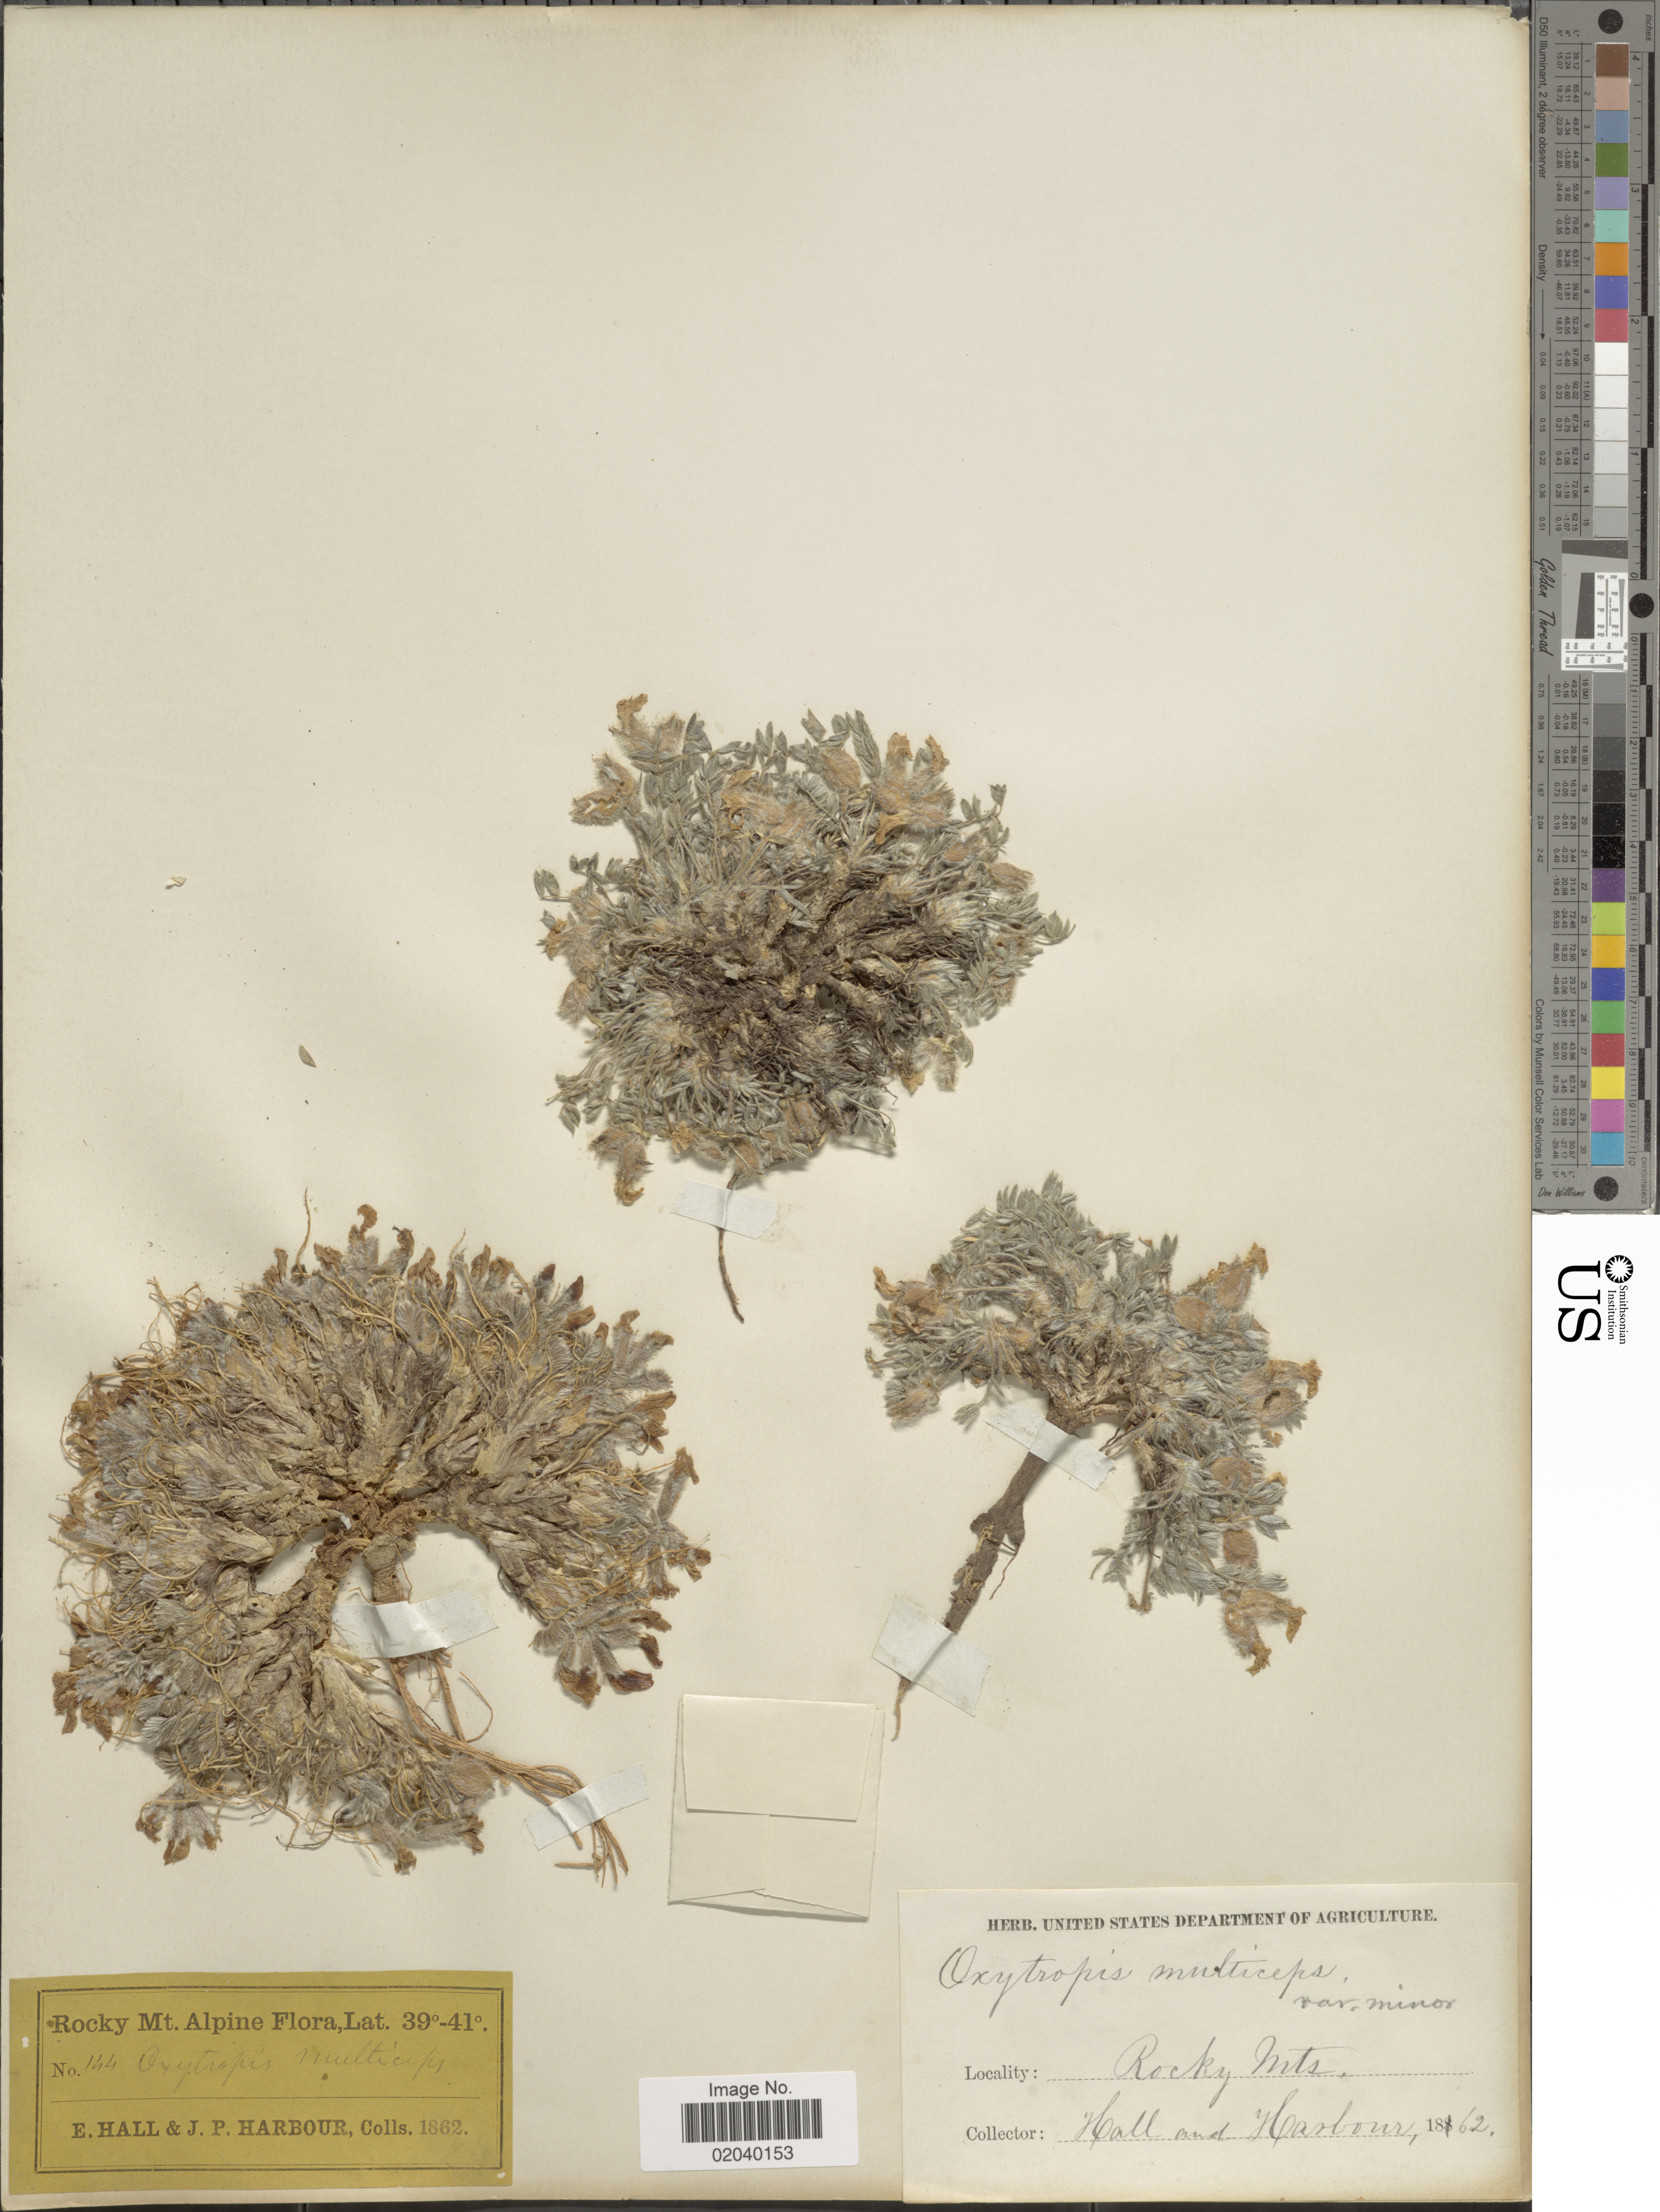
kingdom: Plantae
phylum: Tracheophyta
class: Magnoliopsida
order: Fabales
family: Fabaceae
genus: Oxytropis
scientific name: Oxytropis muticeps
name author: Nutt.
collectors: E. Hall & J. Harbour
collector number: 144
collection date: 1862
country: United States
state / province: Colorado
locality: Rocky Mt. Alpine